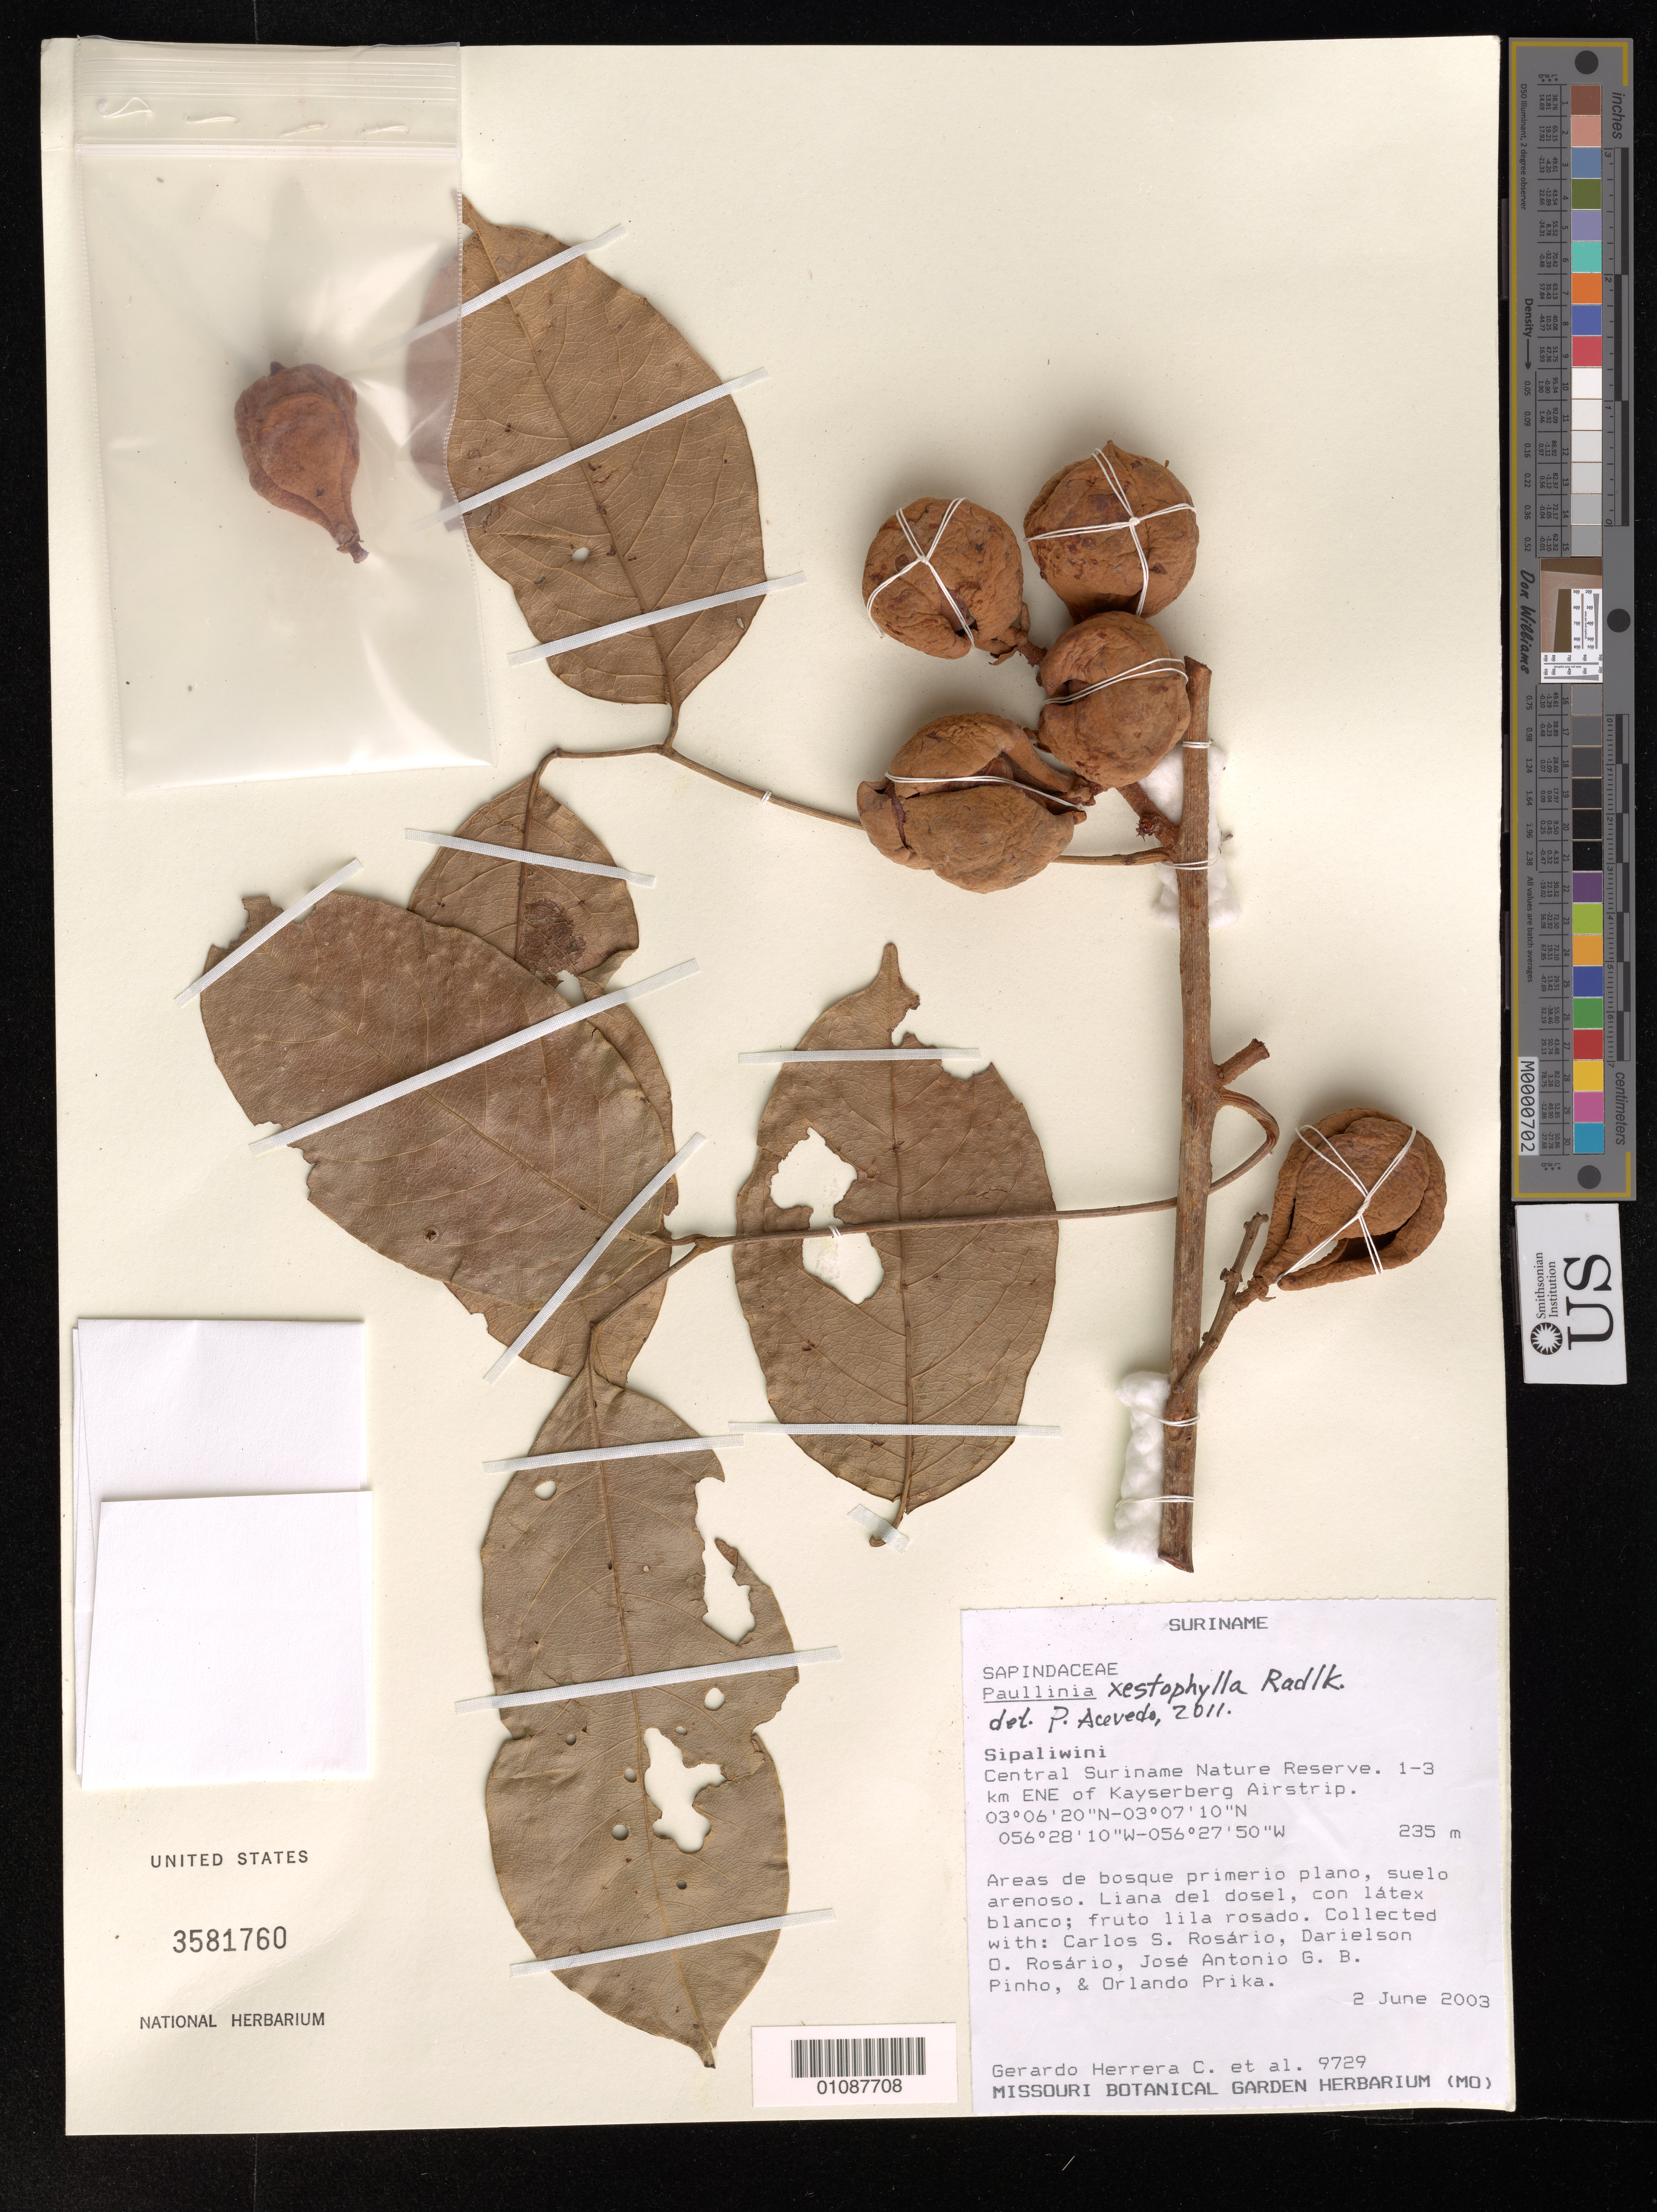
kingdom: Plantae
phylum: Tracheophyta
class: Magnoliopsida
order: Sapindales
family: Sapindaceae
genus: Paullinia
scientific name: Paullinia xestophylla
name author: Radlk.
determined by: Acevedo-Rodríguez, P., (BOT), Smithsonian Institution - National Museum of Natural History (UNITED STATES)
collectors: G. Herrera Ch., C. S. Rosário, D. Rosario, J. Pinho & O. Prika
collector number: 9729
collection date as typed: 2-Jun-03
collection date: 2003-06-02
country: Suriname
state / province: Sipaliwini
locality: Central Suriname Nature Reserve. 1-3 km ENE of Kayserberg Airstrip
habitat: Areas de bosque primerio plano, suelo arenoso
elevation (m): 235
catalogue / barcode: US 3581760